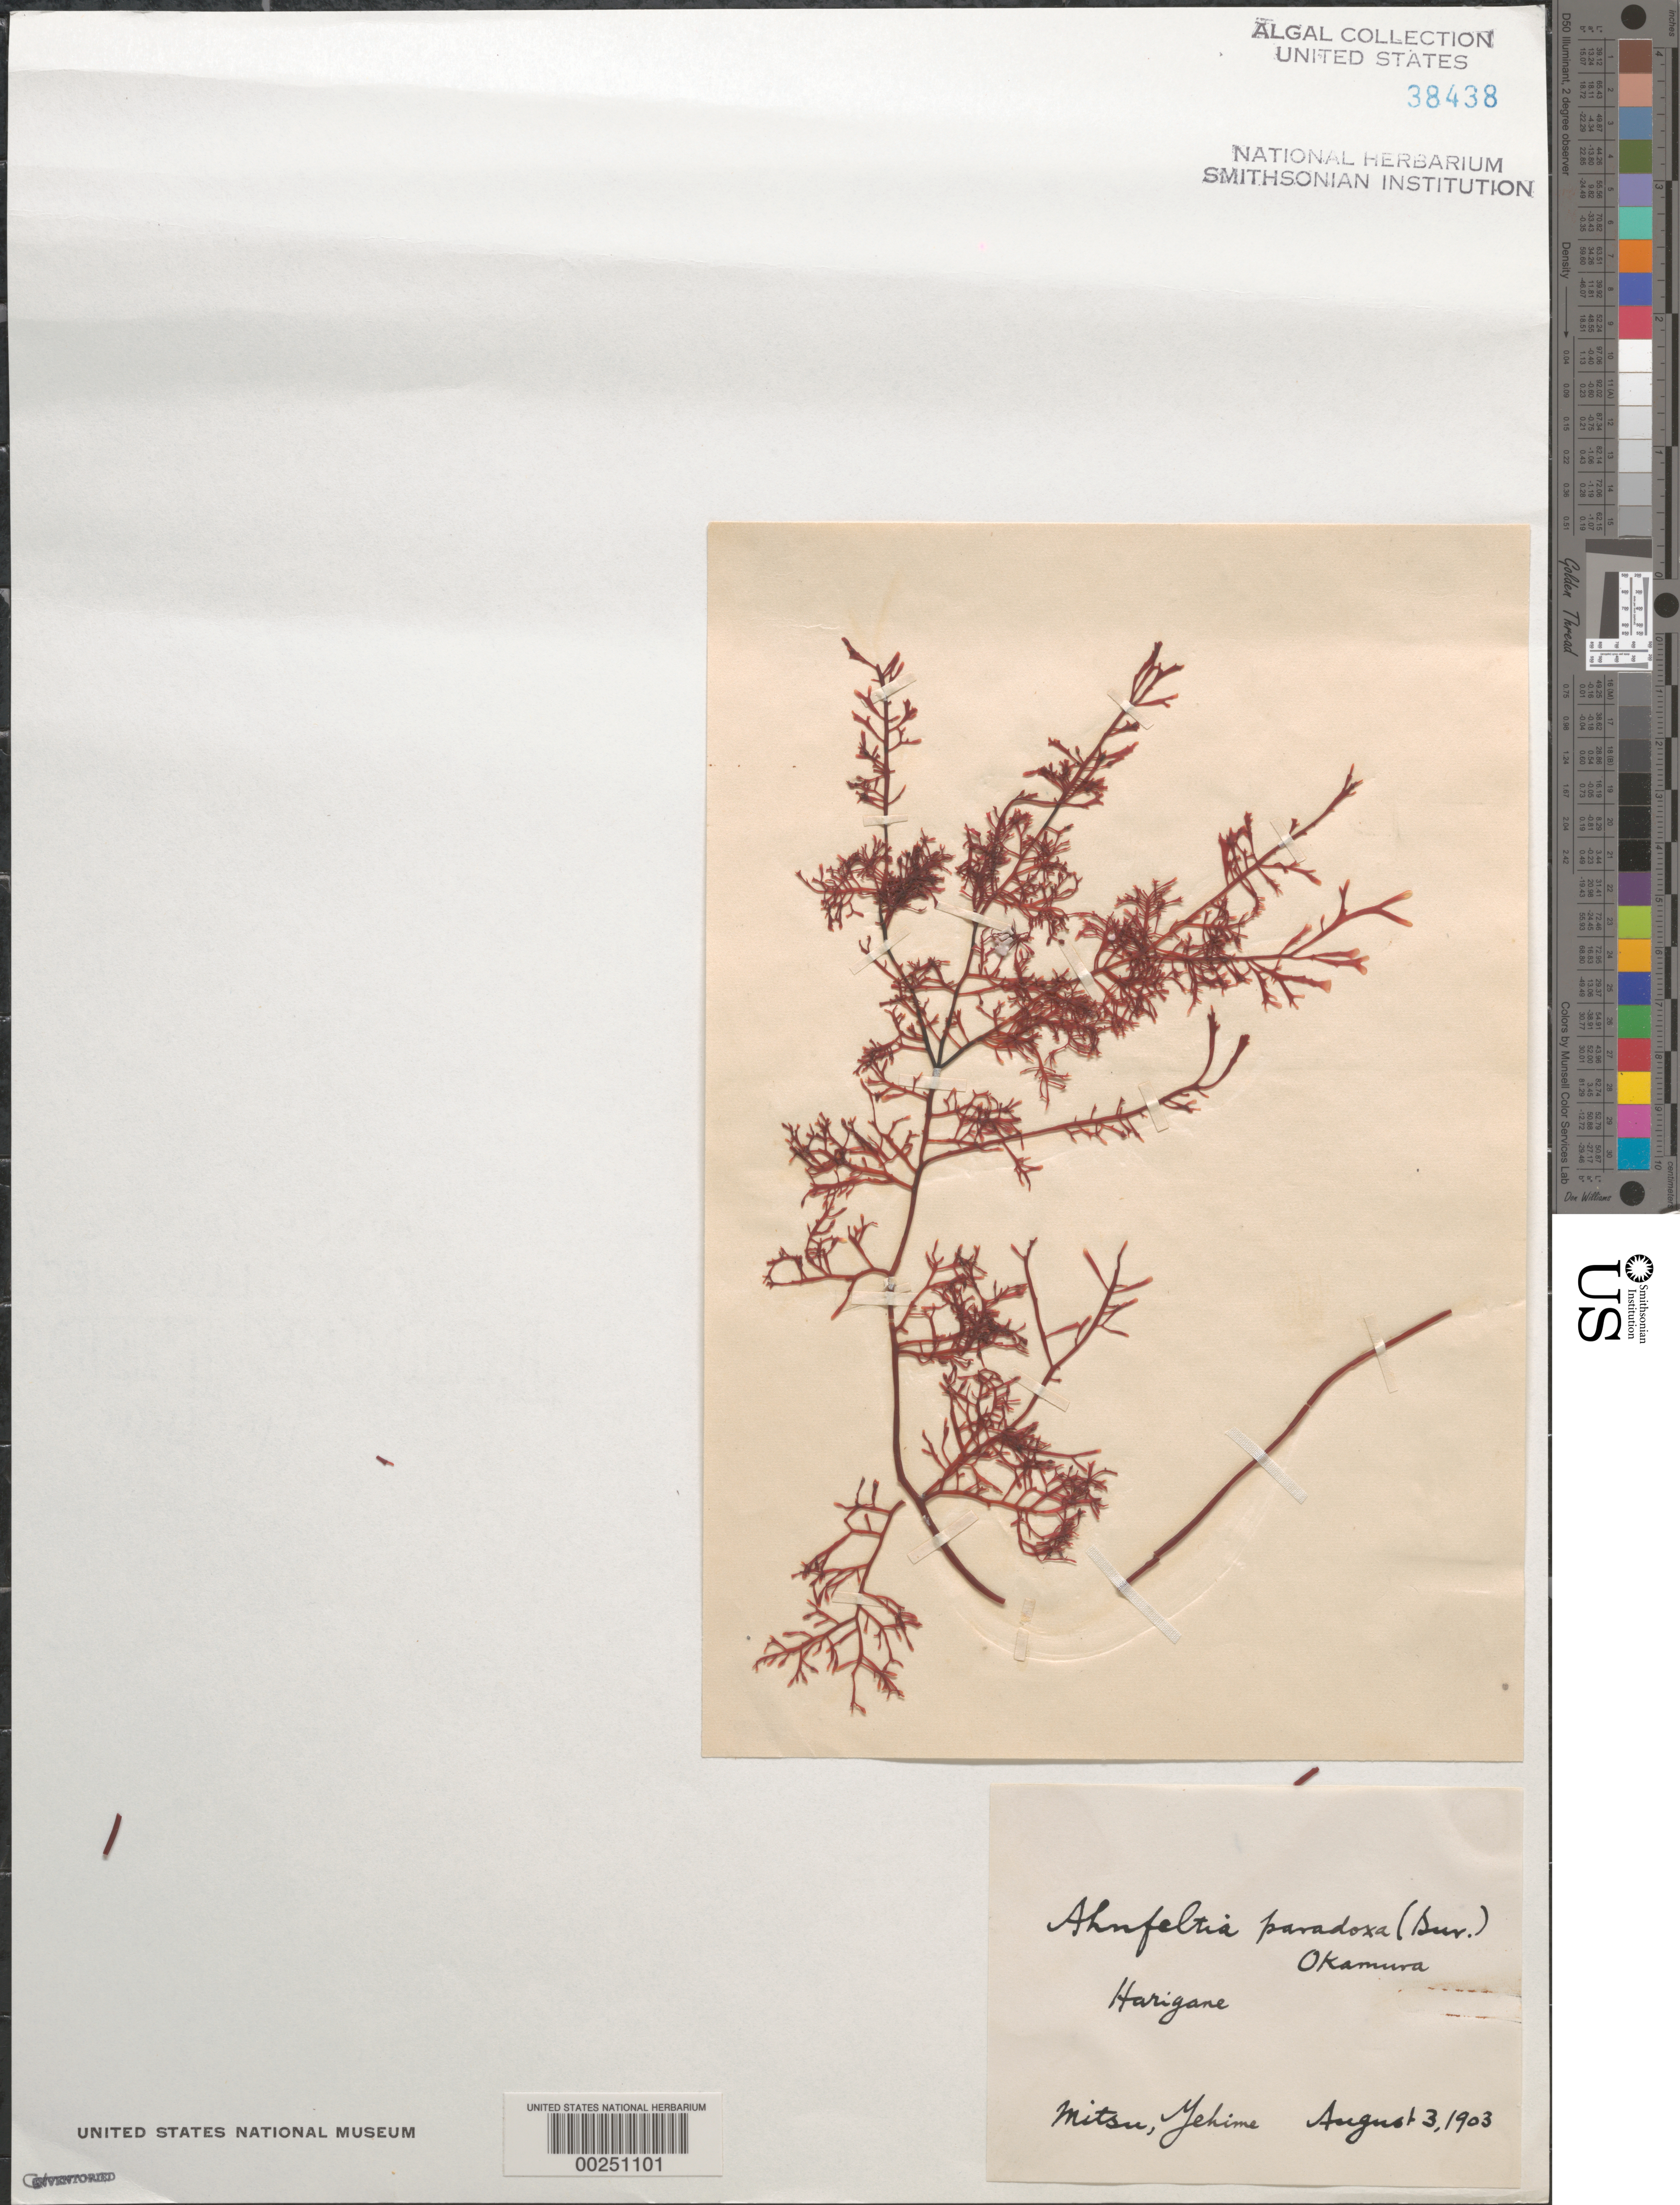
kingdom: Plantae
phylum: Rhodophyta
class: Florideophyceae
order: Gigartinales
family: Phyllophoraceae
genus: Besa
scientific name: Besa paradoxa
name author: (Suringar) M.S.Calderon & S.M. Boo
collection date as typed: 03 Aug 1903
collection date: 1903-08-03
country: Japan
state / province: Ehime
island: Honshu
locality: Mitsu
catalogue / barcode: US 38438